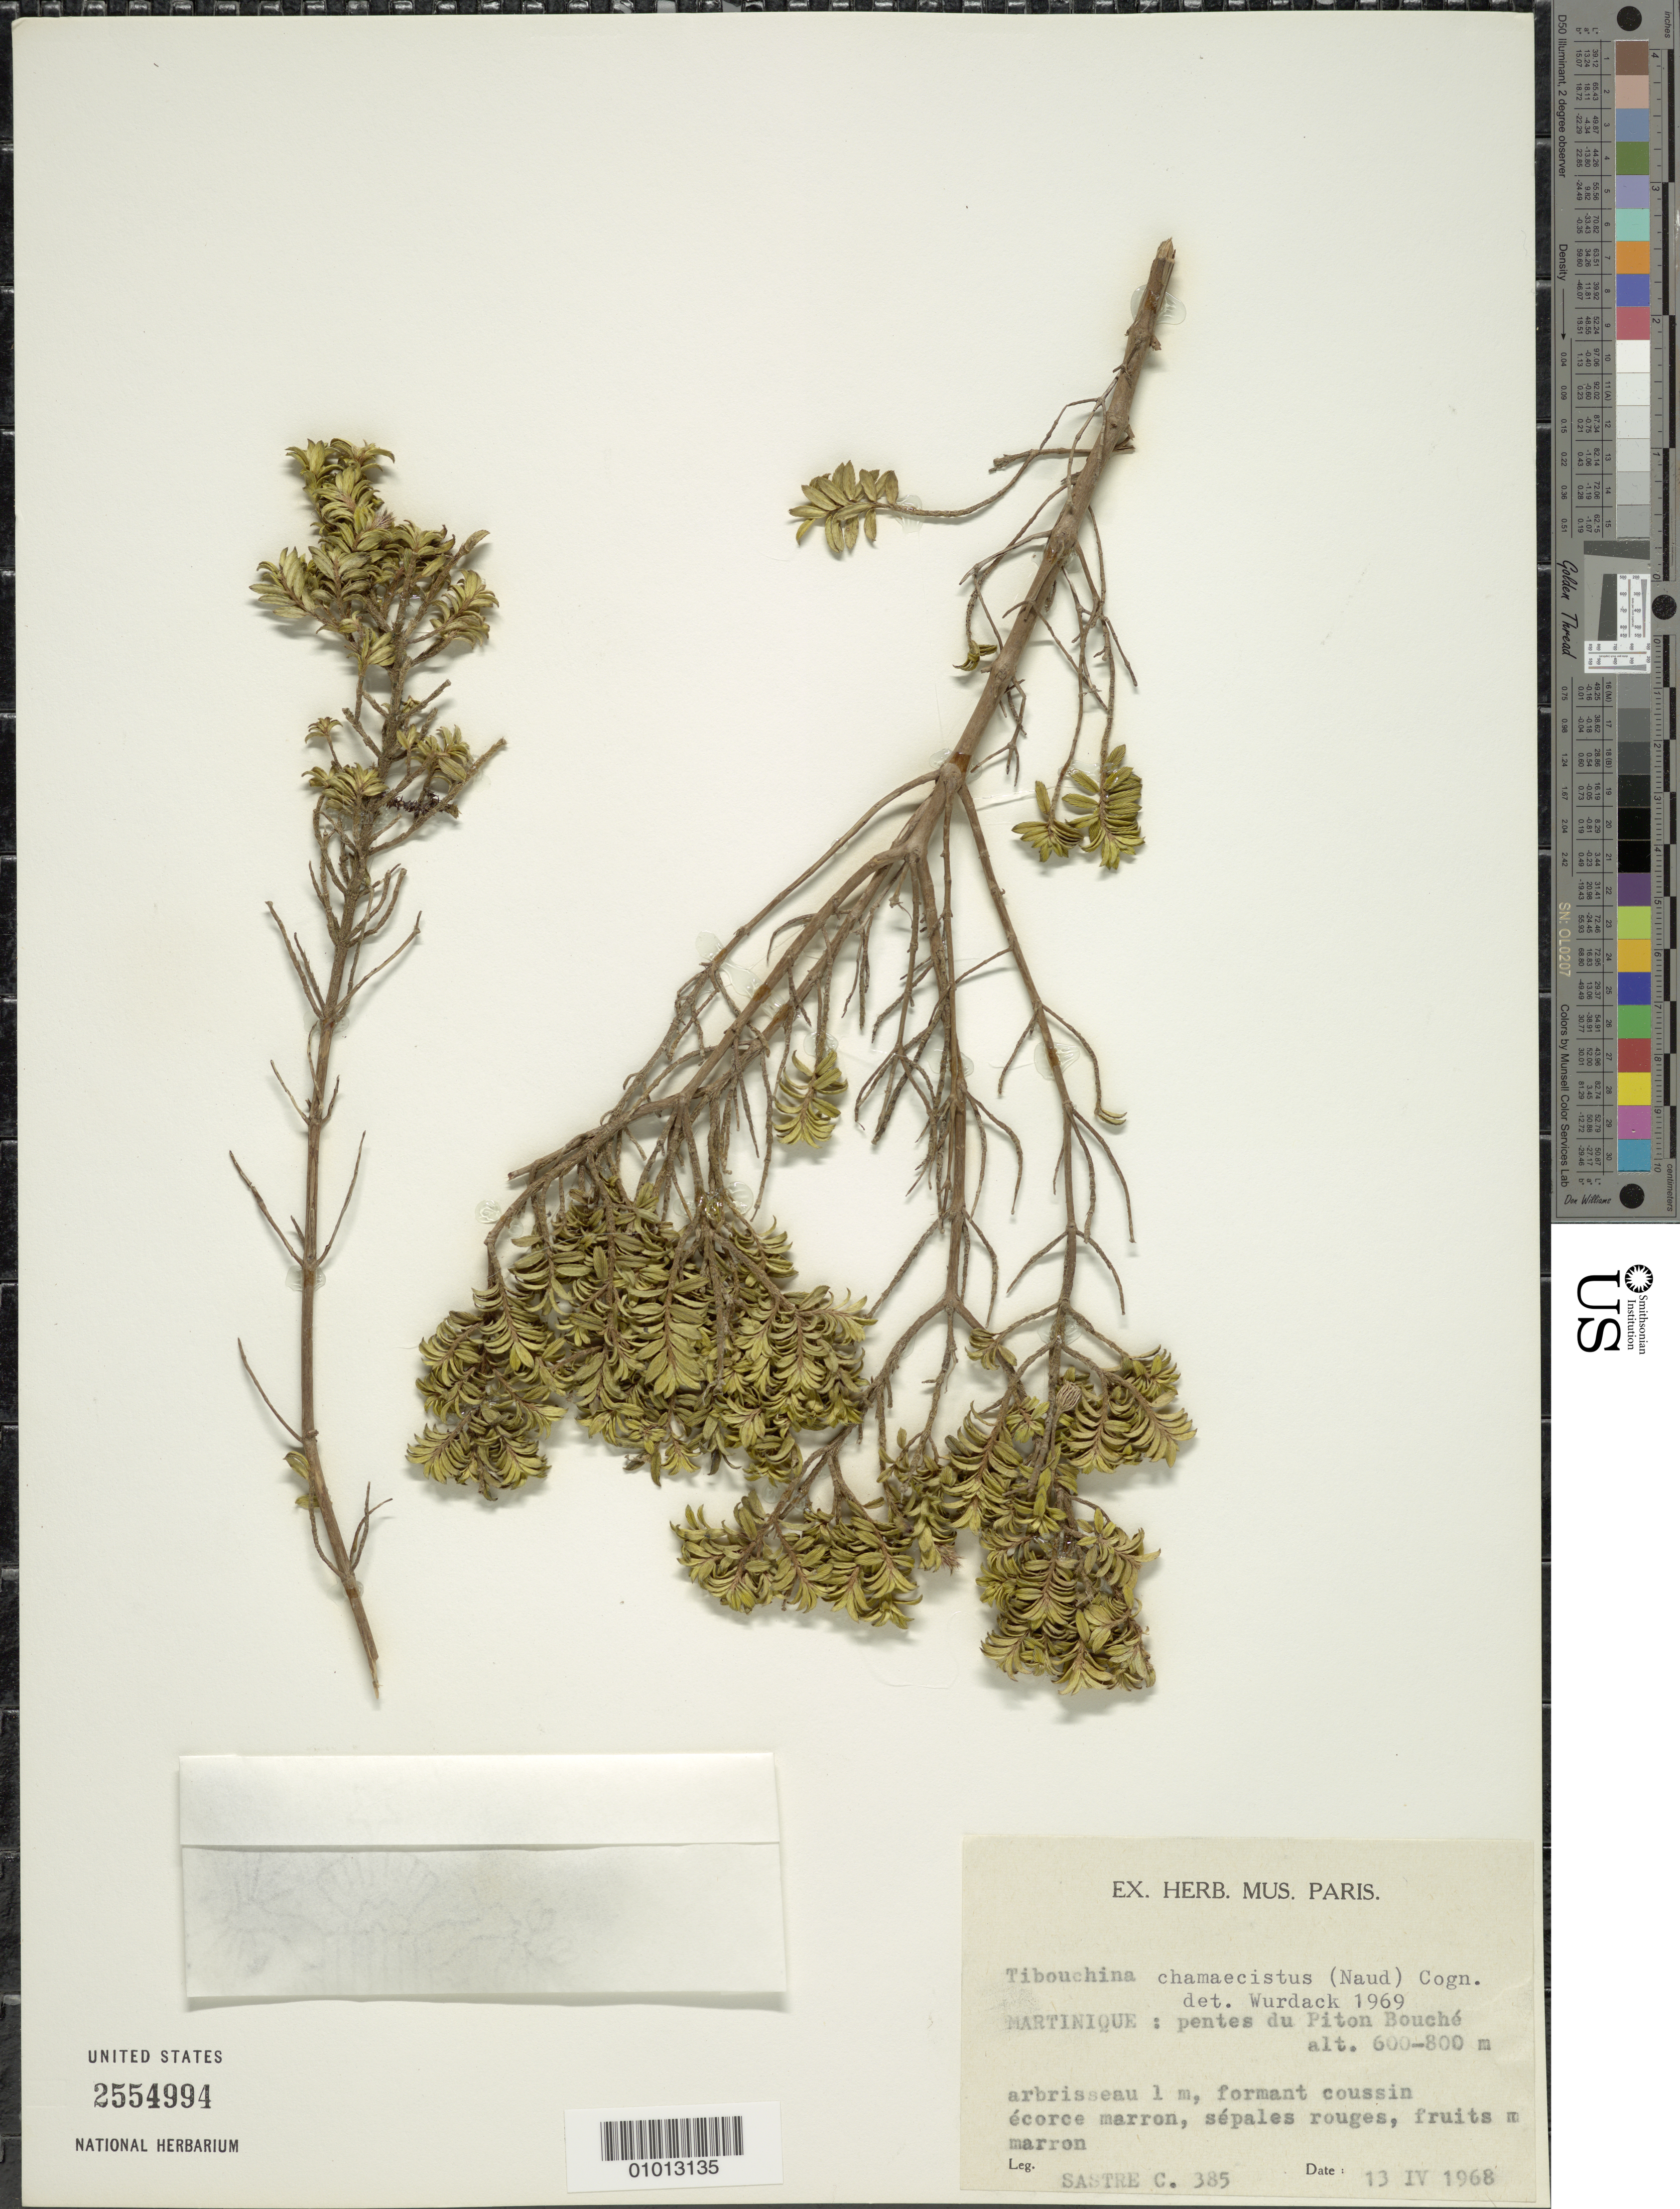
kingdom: Plantae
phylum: Tracheophyta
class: Magnoliopsida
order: Myrtales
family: Melastomataceae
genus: Chaetogastra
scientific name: Chaetogastra chamaecistus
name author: Griseb.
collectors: C. H. L. Sastre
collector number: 385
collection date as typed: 13 Apr 1968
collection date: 1968-04-13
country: Martinique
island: Martinique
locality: Piton Bouché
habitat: Pentes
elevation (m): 600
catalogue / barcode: US 2554994